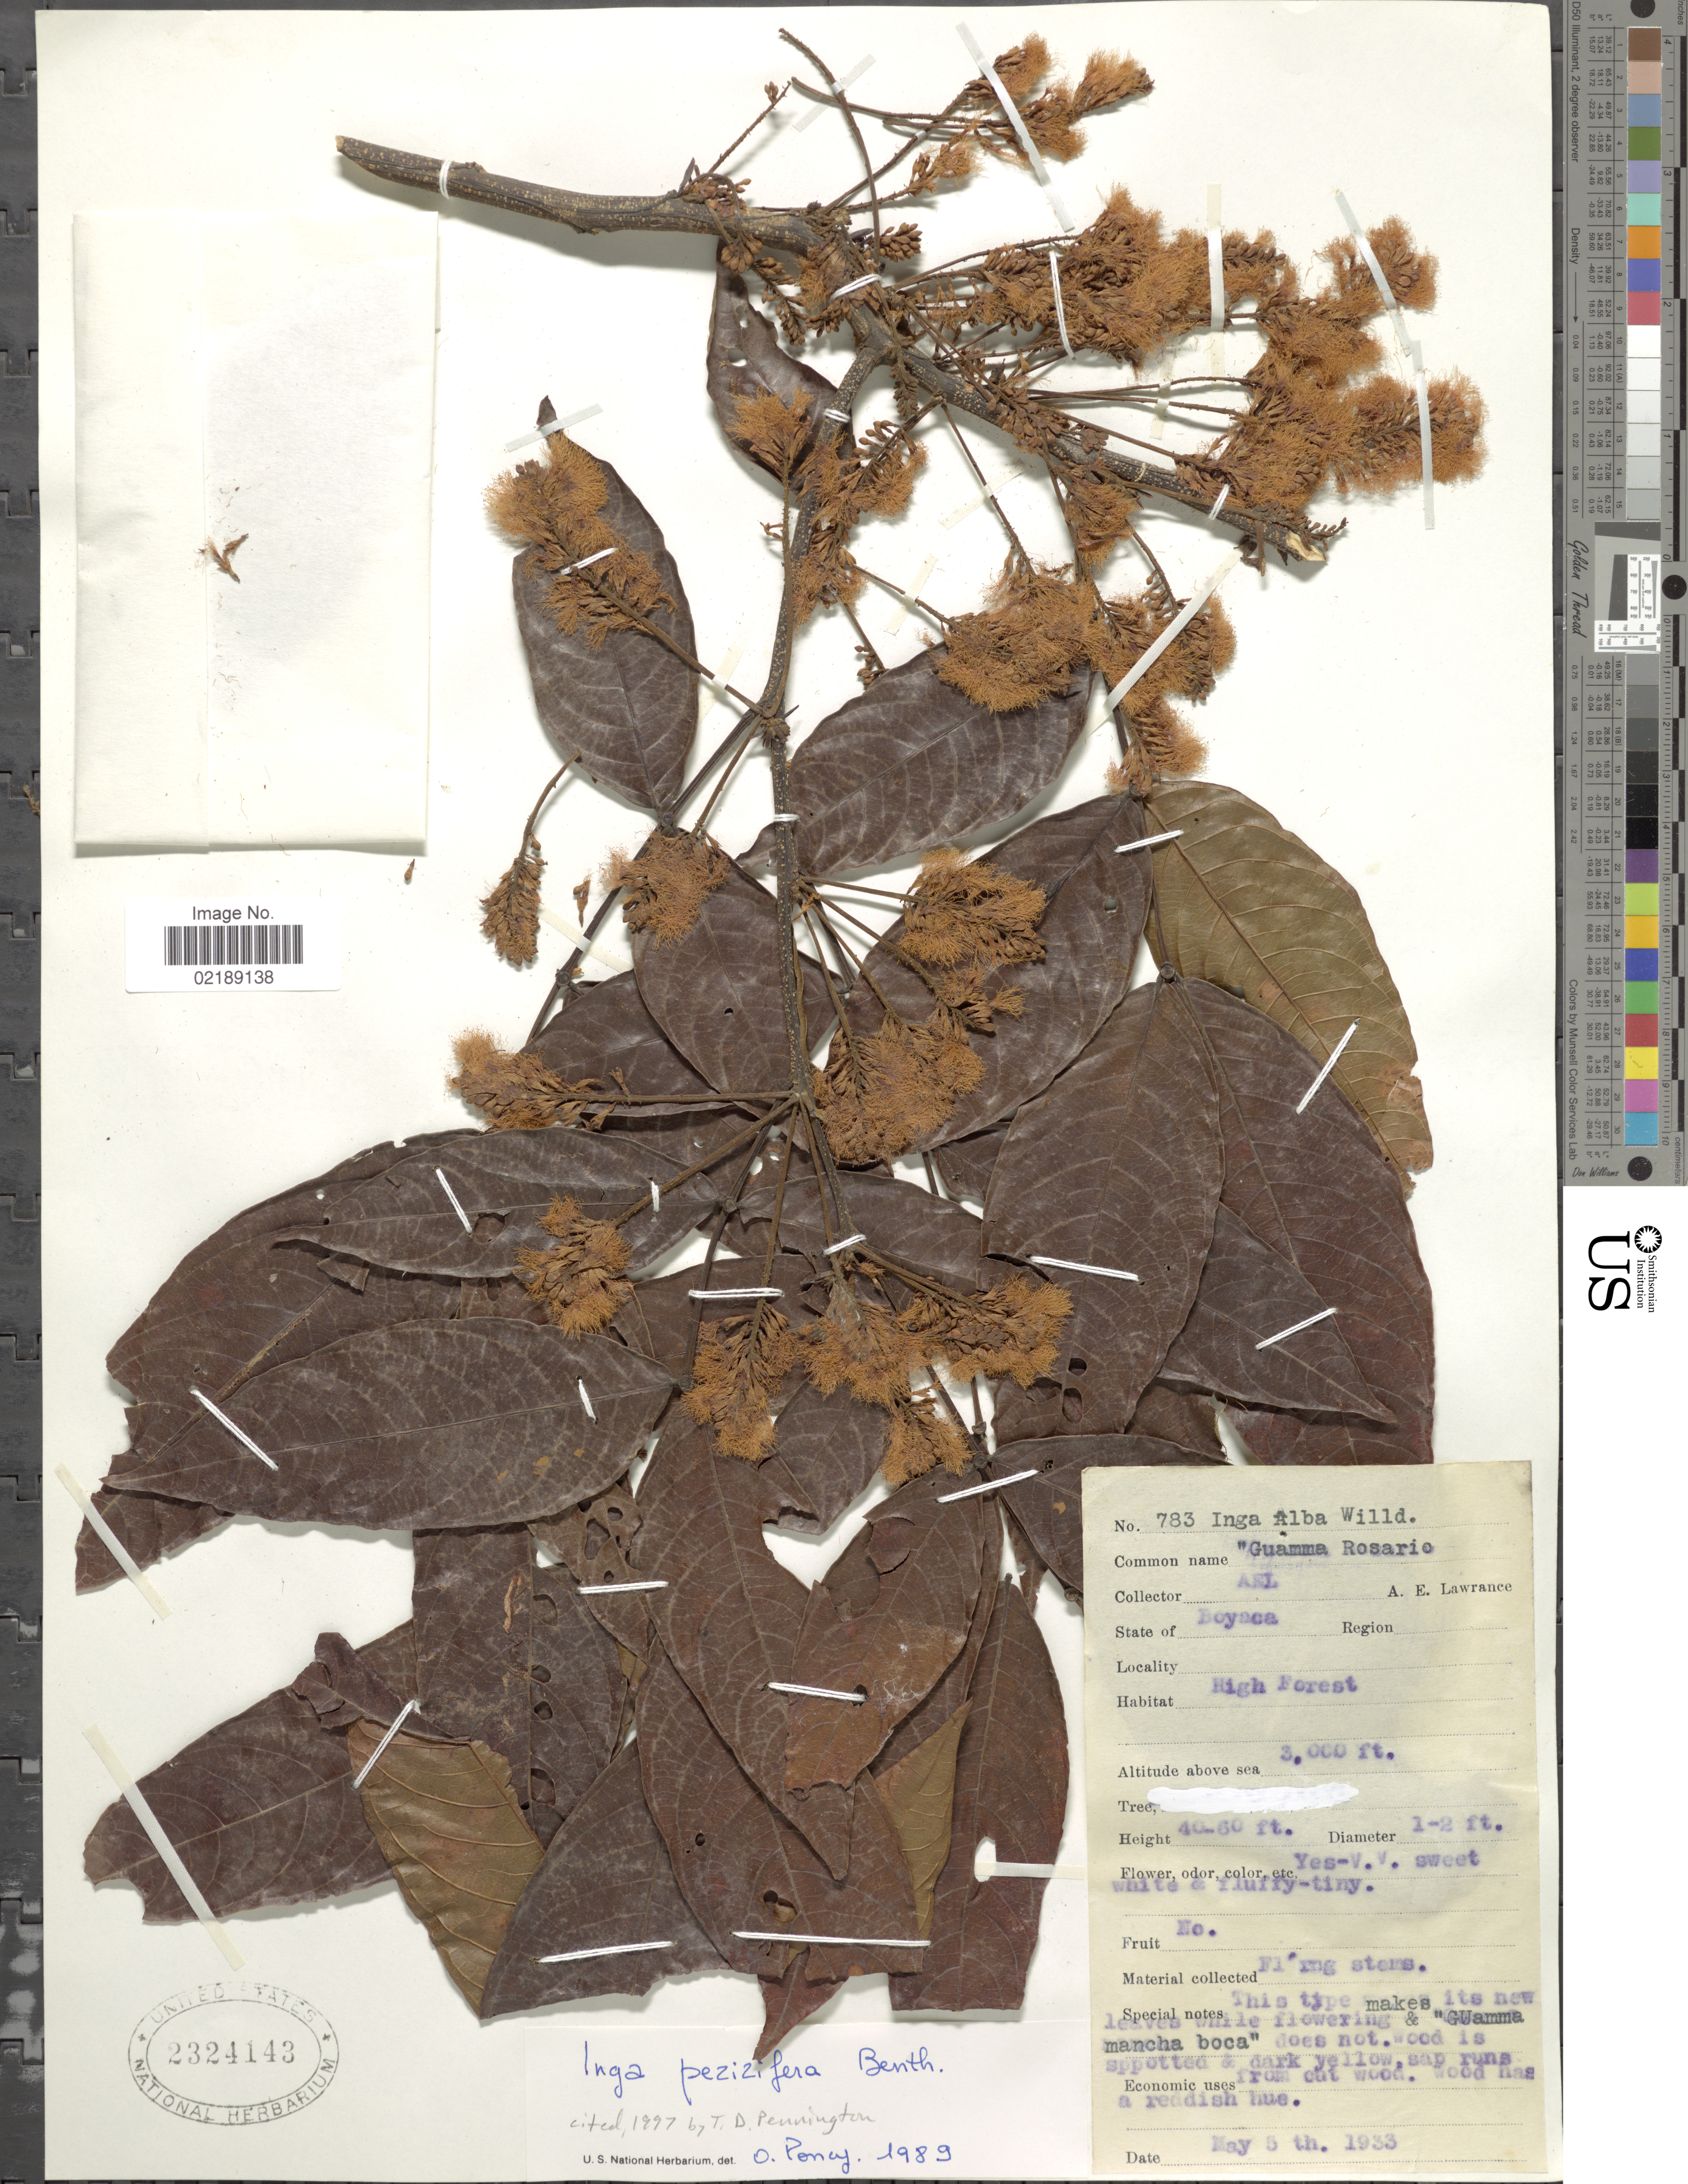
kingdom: Plantae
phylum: Tracheophyta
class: Magnoliopsida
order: Fabales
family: Fabaceae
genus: Inga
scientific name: Inga pezizifera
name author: Benth.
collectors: A. Lawrance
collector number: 783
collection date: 1933-05-05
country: Colombia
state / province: Boyacá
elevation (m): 914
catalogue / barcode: US 2324143